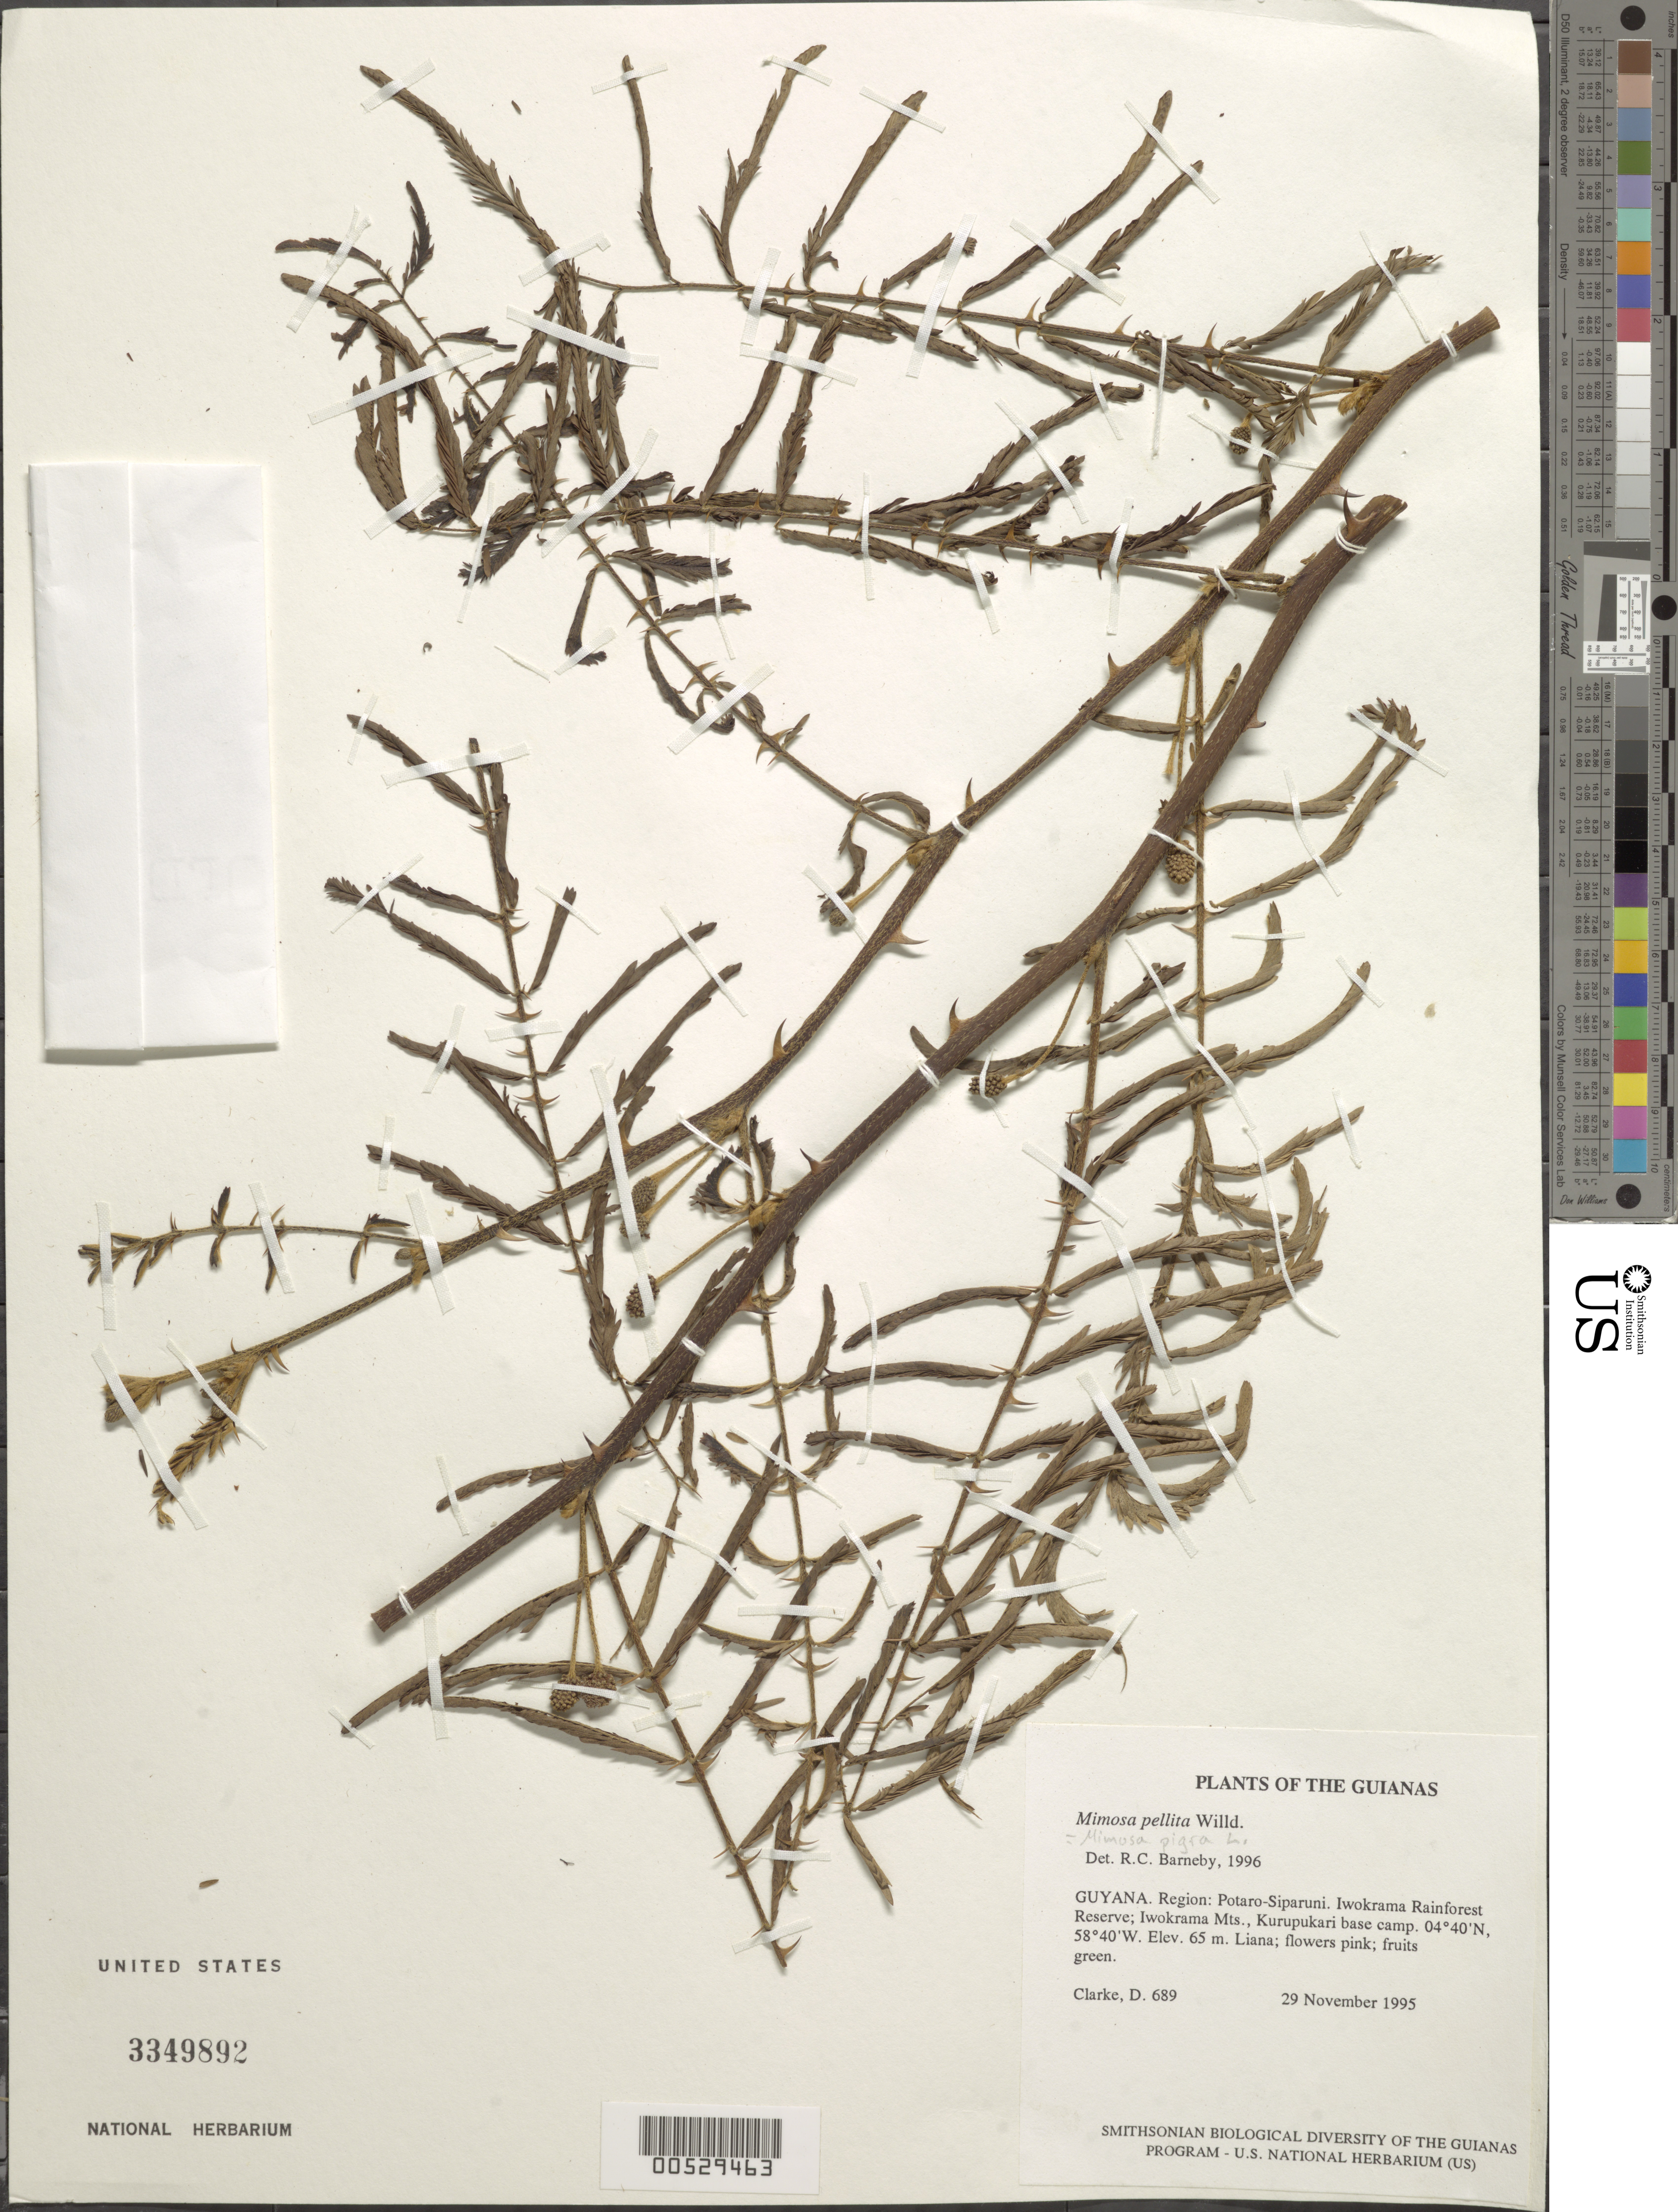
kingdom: Plantae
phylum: Tracheophyta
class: Magnoliopsida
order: Fabales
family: Fabaceae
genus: Mimosa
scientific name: Mimosa pellita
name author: Humb. & Bonpl. ex Willd.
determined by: Barneby, Rupert C., (NY)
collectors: H. D. Clarke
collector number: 689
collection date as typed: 29 November 1995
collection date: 1995-11-29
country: Guyana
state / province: Potaro-Siparuni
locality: Iwokrama Rainforest Reserve; Iwokrama Mts., Kurupukari base camp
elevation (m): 65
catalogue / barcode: US 3349892